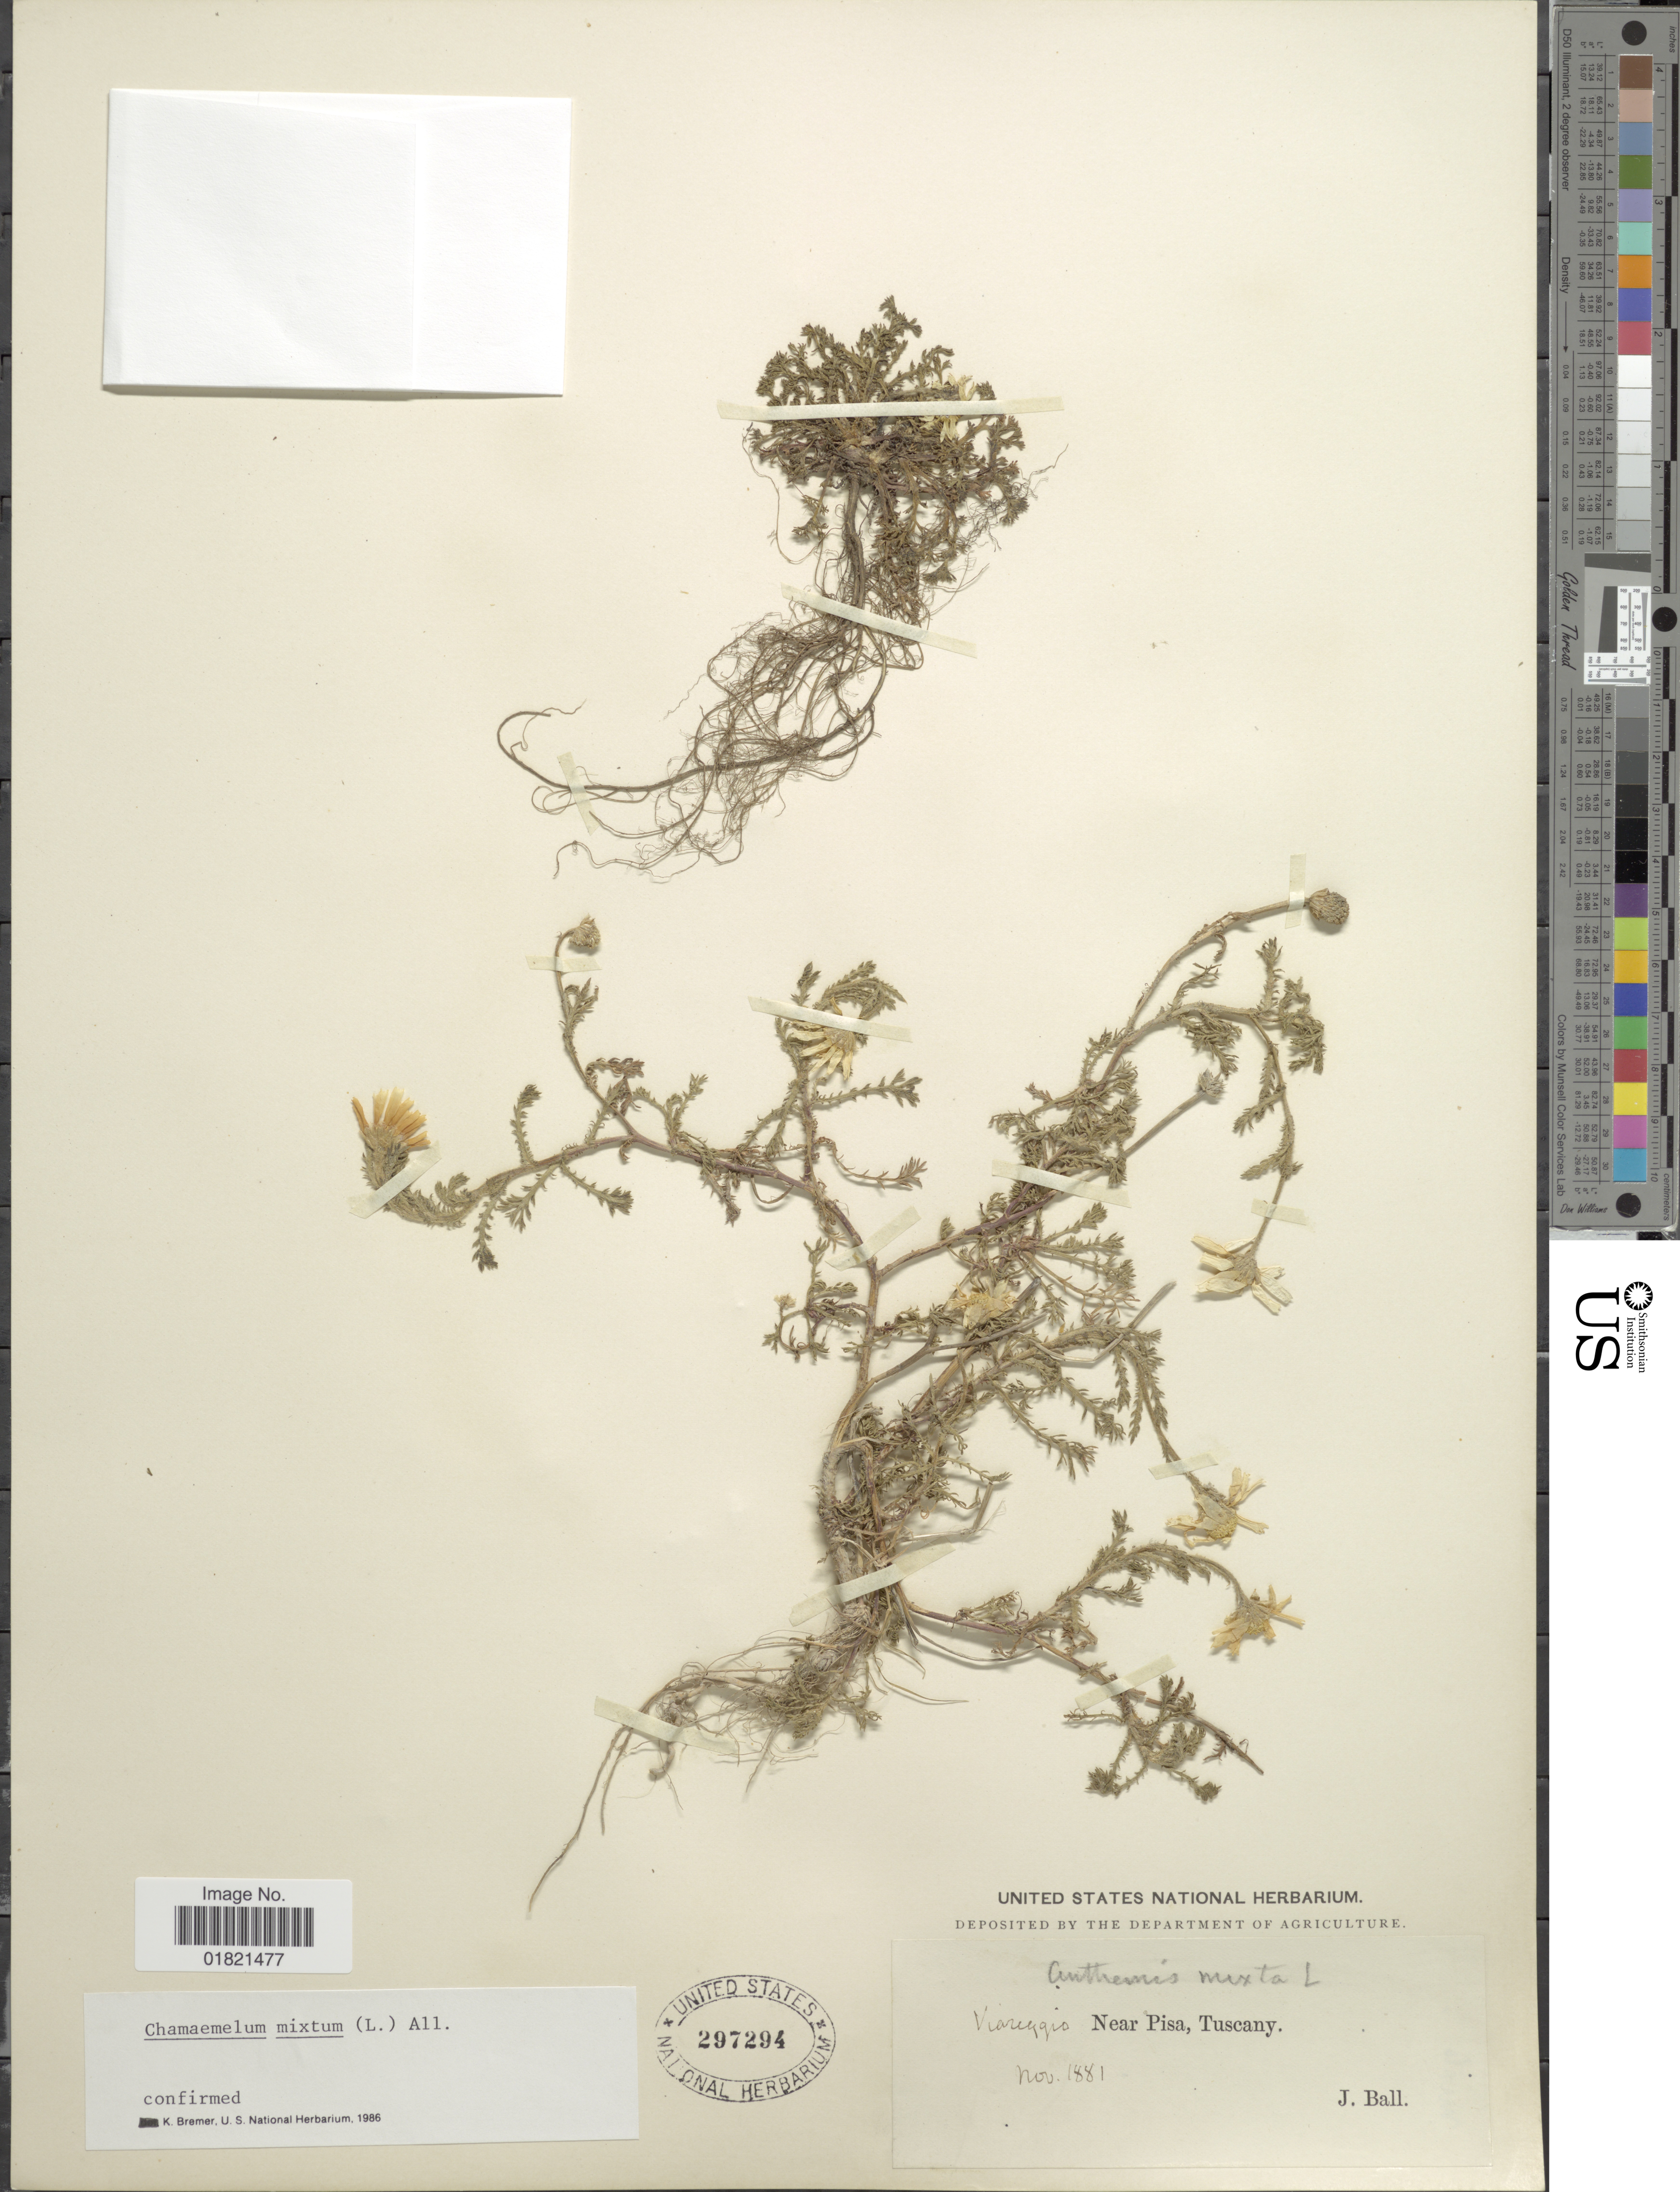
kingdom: Plantae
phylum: Tracheophyta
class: Magnoliopsida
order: Asterales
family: Asteraceae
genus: Chamaemelum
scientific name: Chamaemelum mixtum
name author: L.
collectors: J. Ball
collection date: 1881-11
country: Italy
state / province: Tuscany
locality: Viareggio near Pisa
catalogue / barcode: US 297294